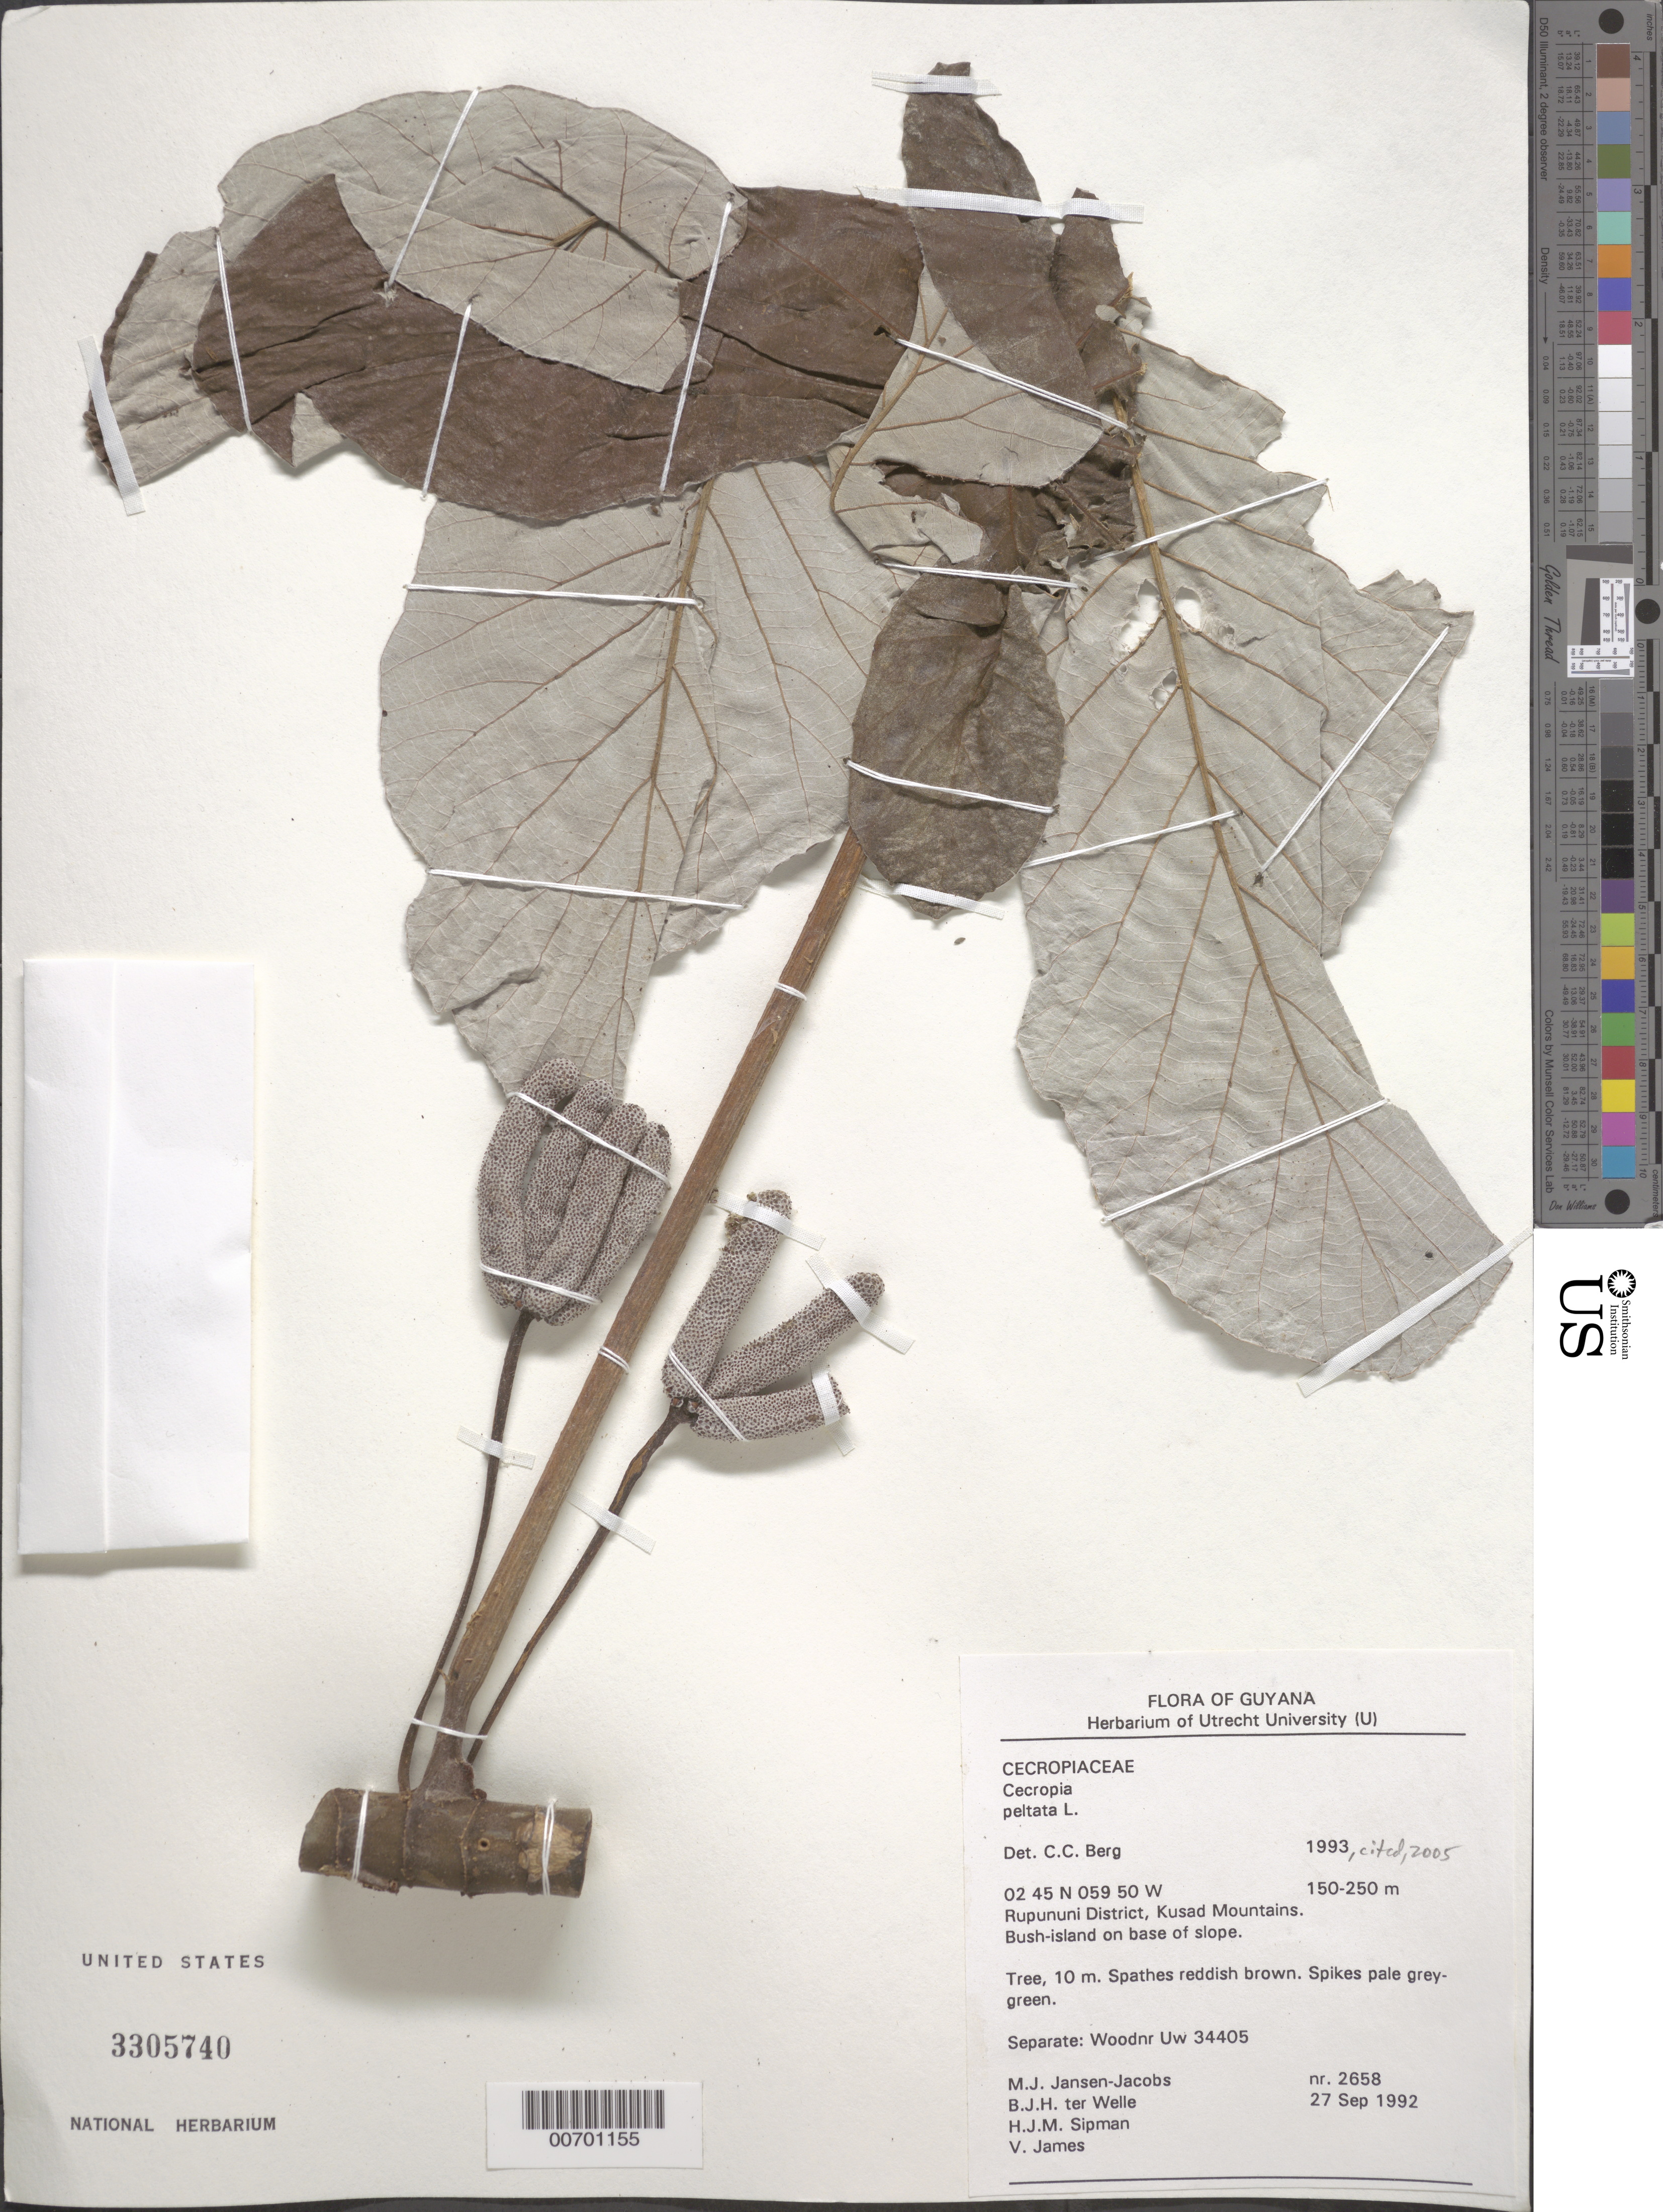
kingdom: Plantae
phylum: Tracheophyta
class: Magnoliopsida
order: Rosales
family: Urticaceae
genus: Cecropia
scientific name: Cecropia peltata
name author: L.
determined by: Berg, C. C.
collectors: M. J. Jansen-Jacobs, B. Welle, H. J. M. Sipman & V. James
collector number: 2685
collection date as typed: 27-Sep-92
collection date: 1992-09-27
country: Guyana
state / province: U. Takutu-U. Essequibo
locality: Kusad Mountains, Rupununi District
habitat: Bush-island on base of slope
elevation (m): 150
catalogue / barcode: US 3305740